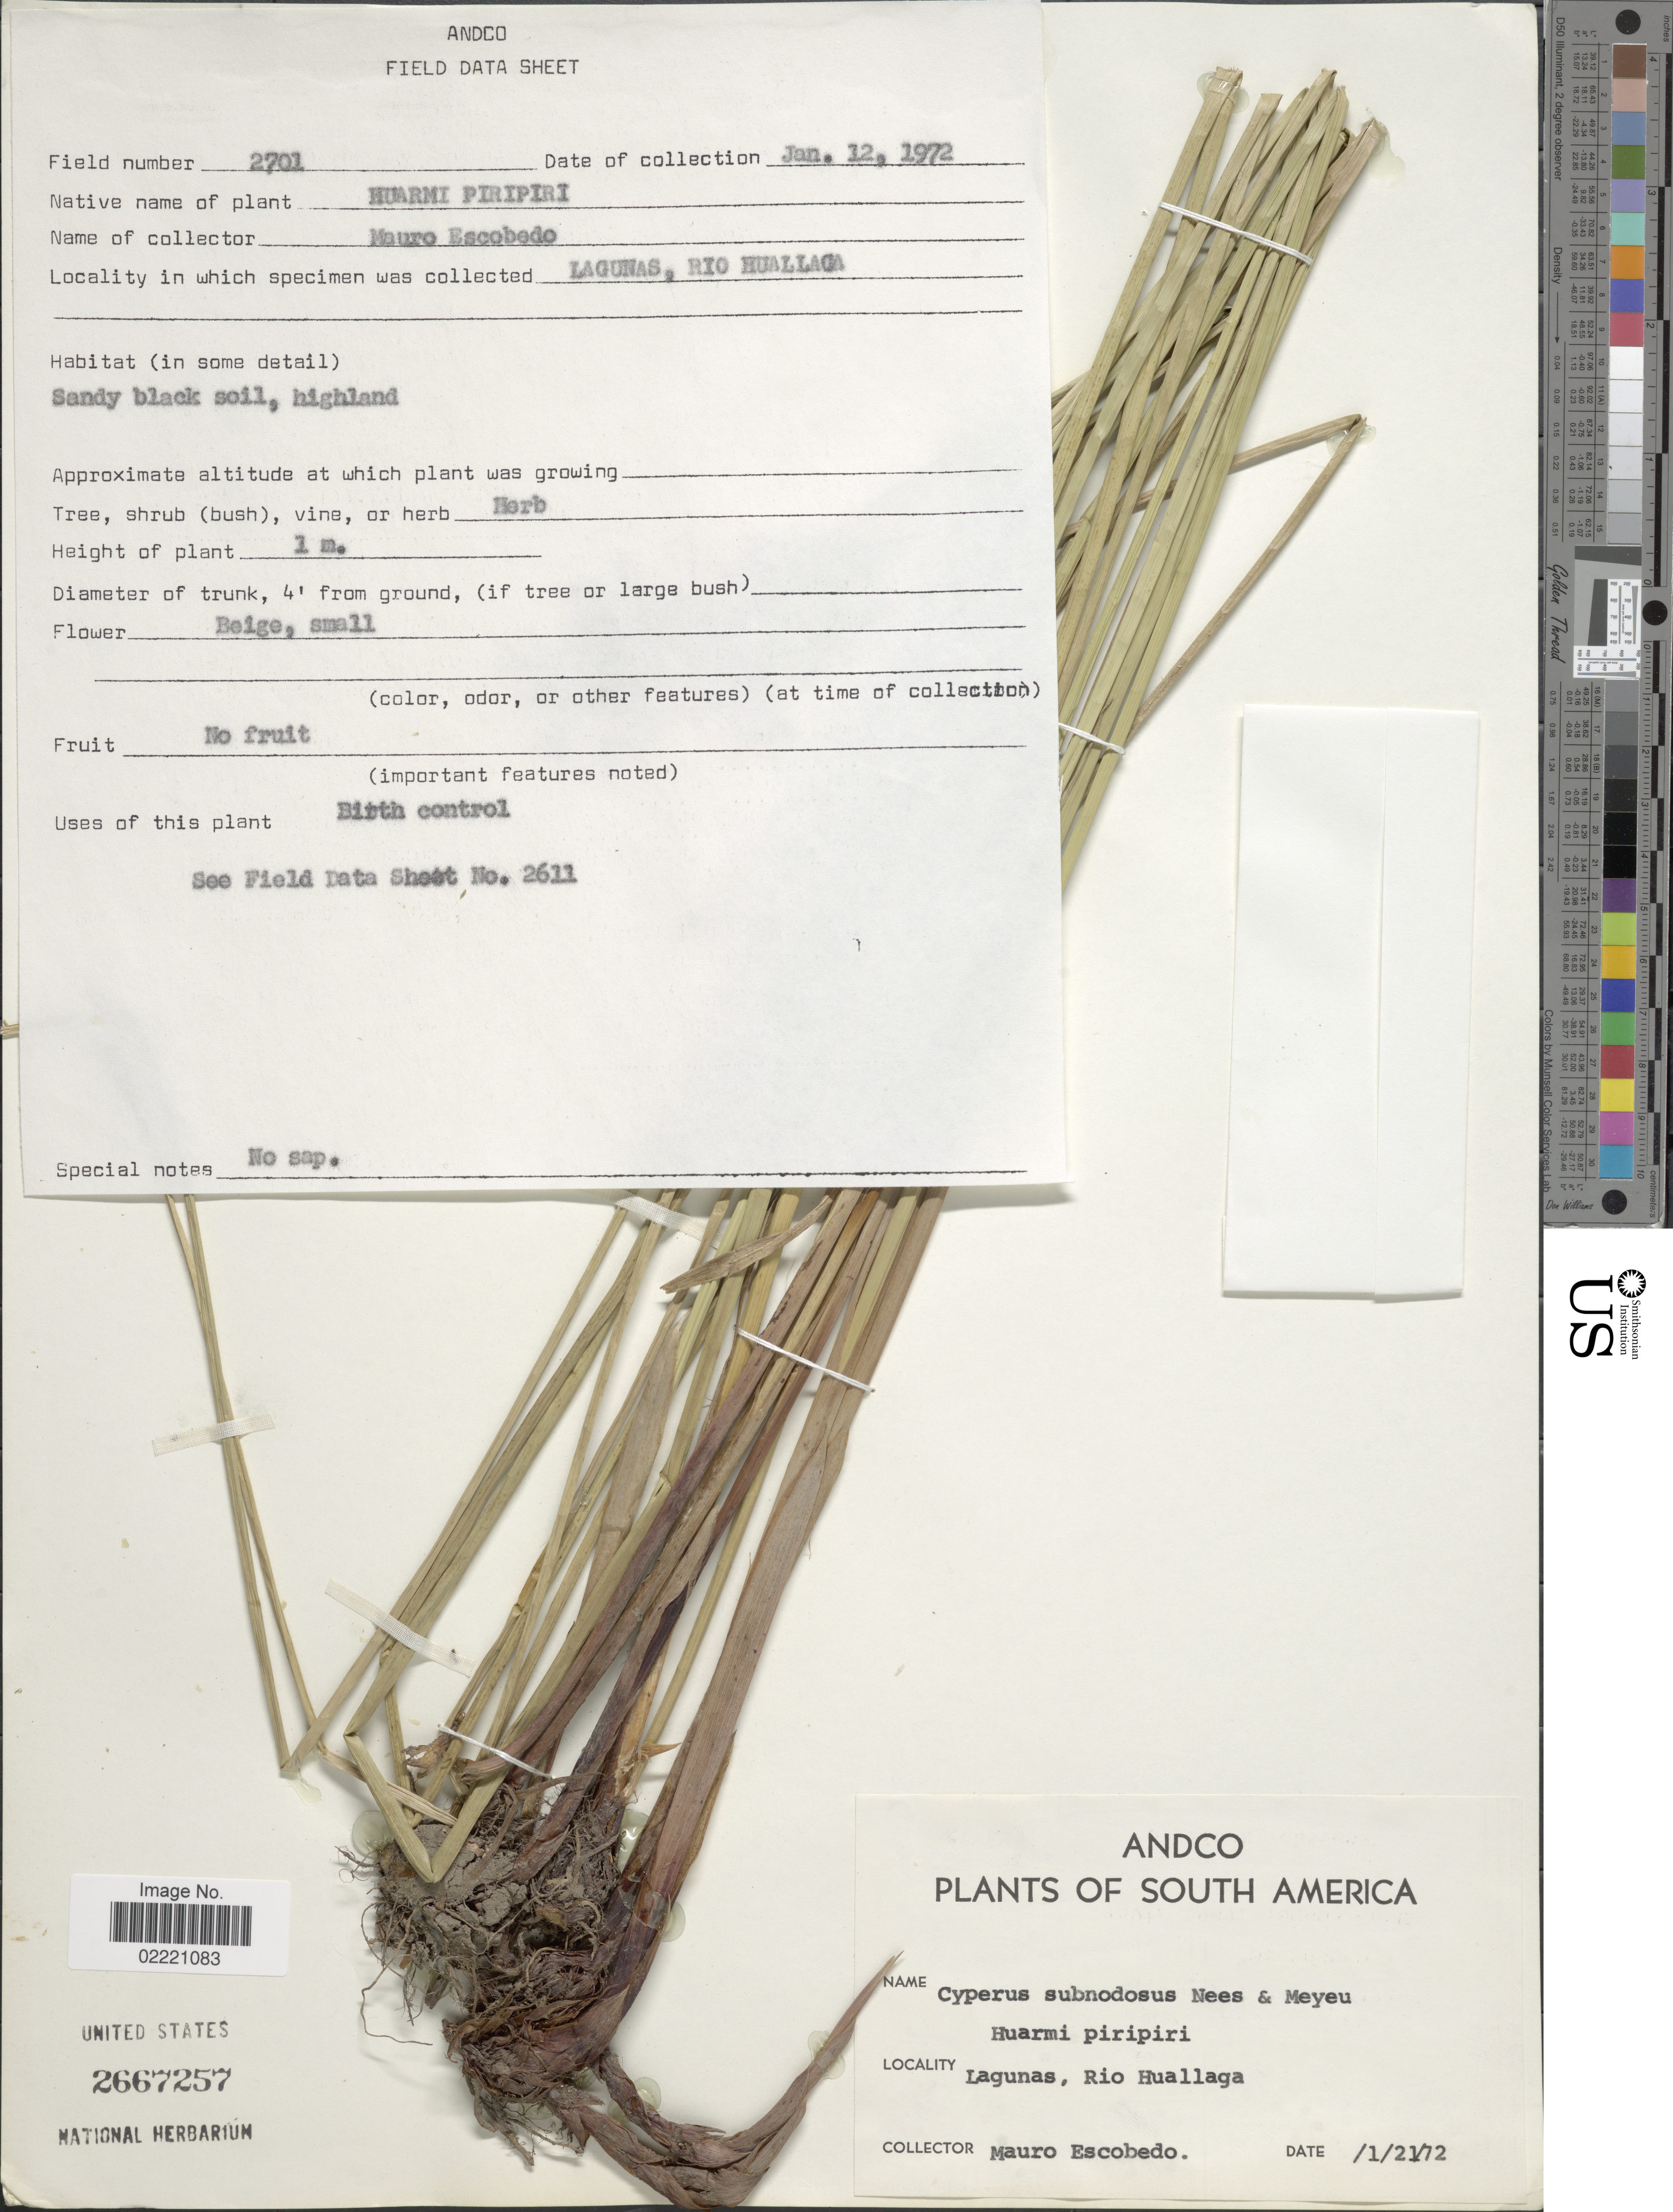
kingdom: Plantae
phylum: Tracheophyta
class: Liliopsida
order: Poales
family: Cyperaceae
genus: Cyperus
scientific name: Cyperus articulatus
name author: L.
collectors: M. Escobedo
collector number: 2701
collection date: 1972-01-12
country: Peru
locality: Lagunas, Rio Huallaga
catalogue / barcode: US 2667257